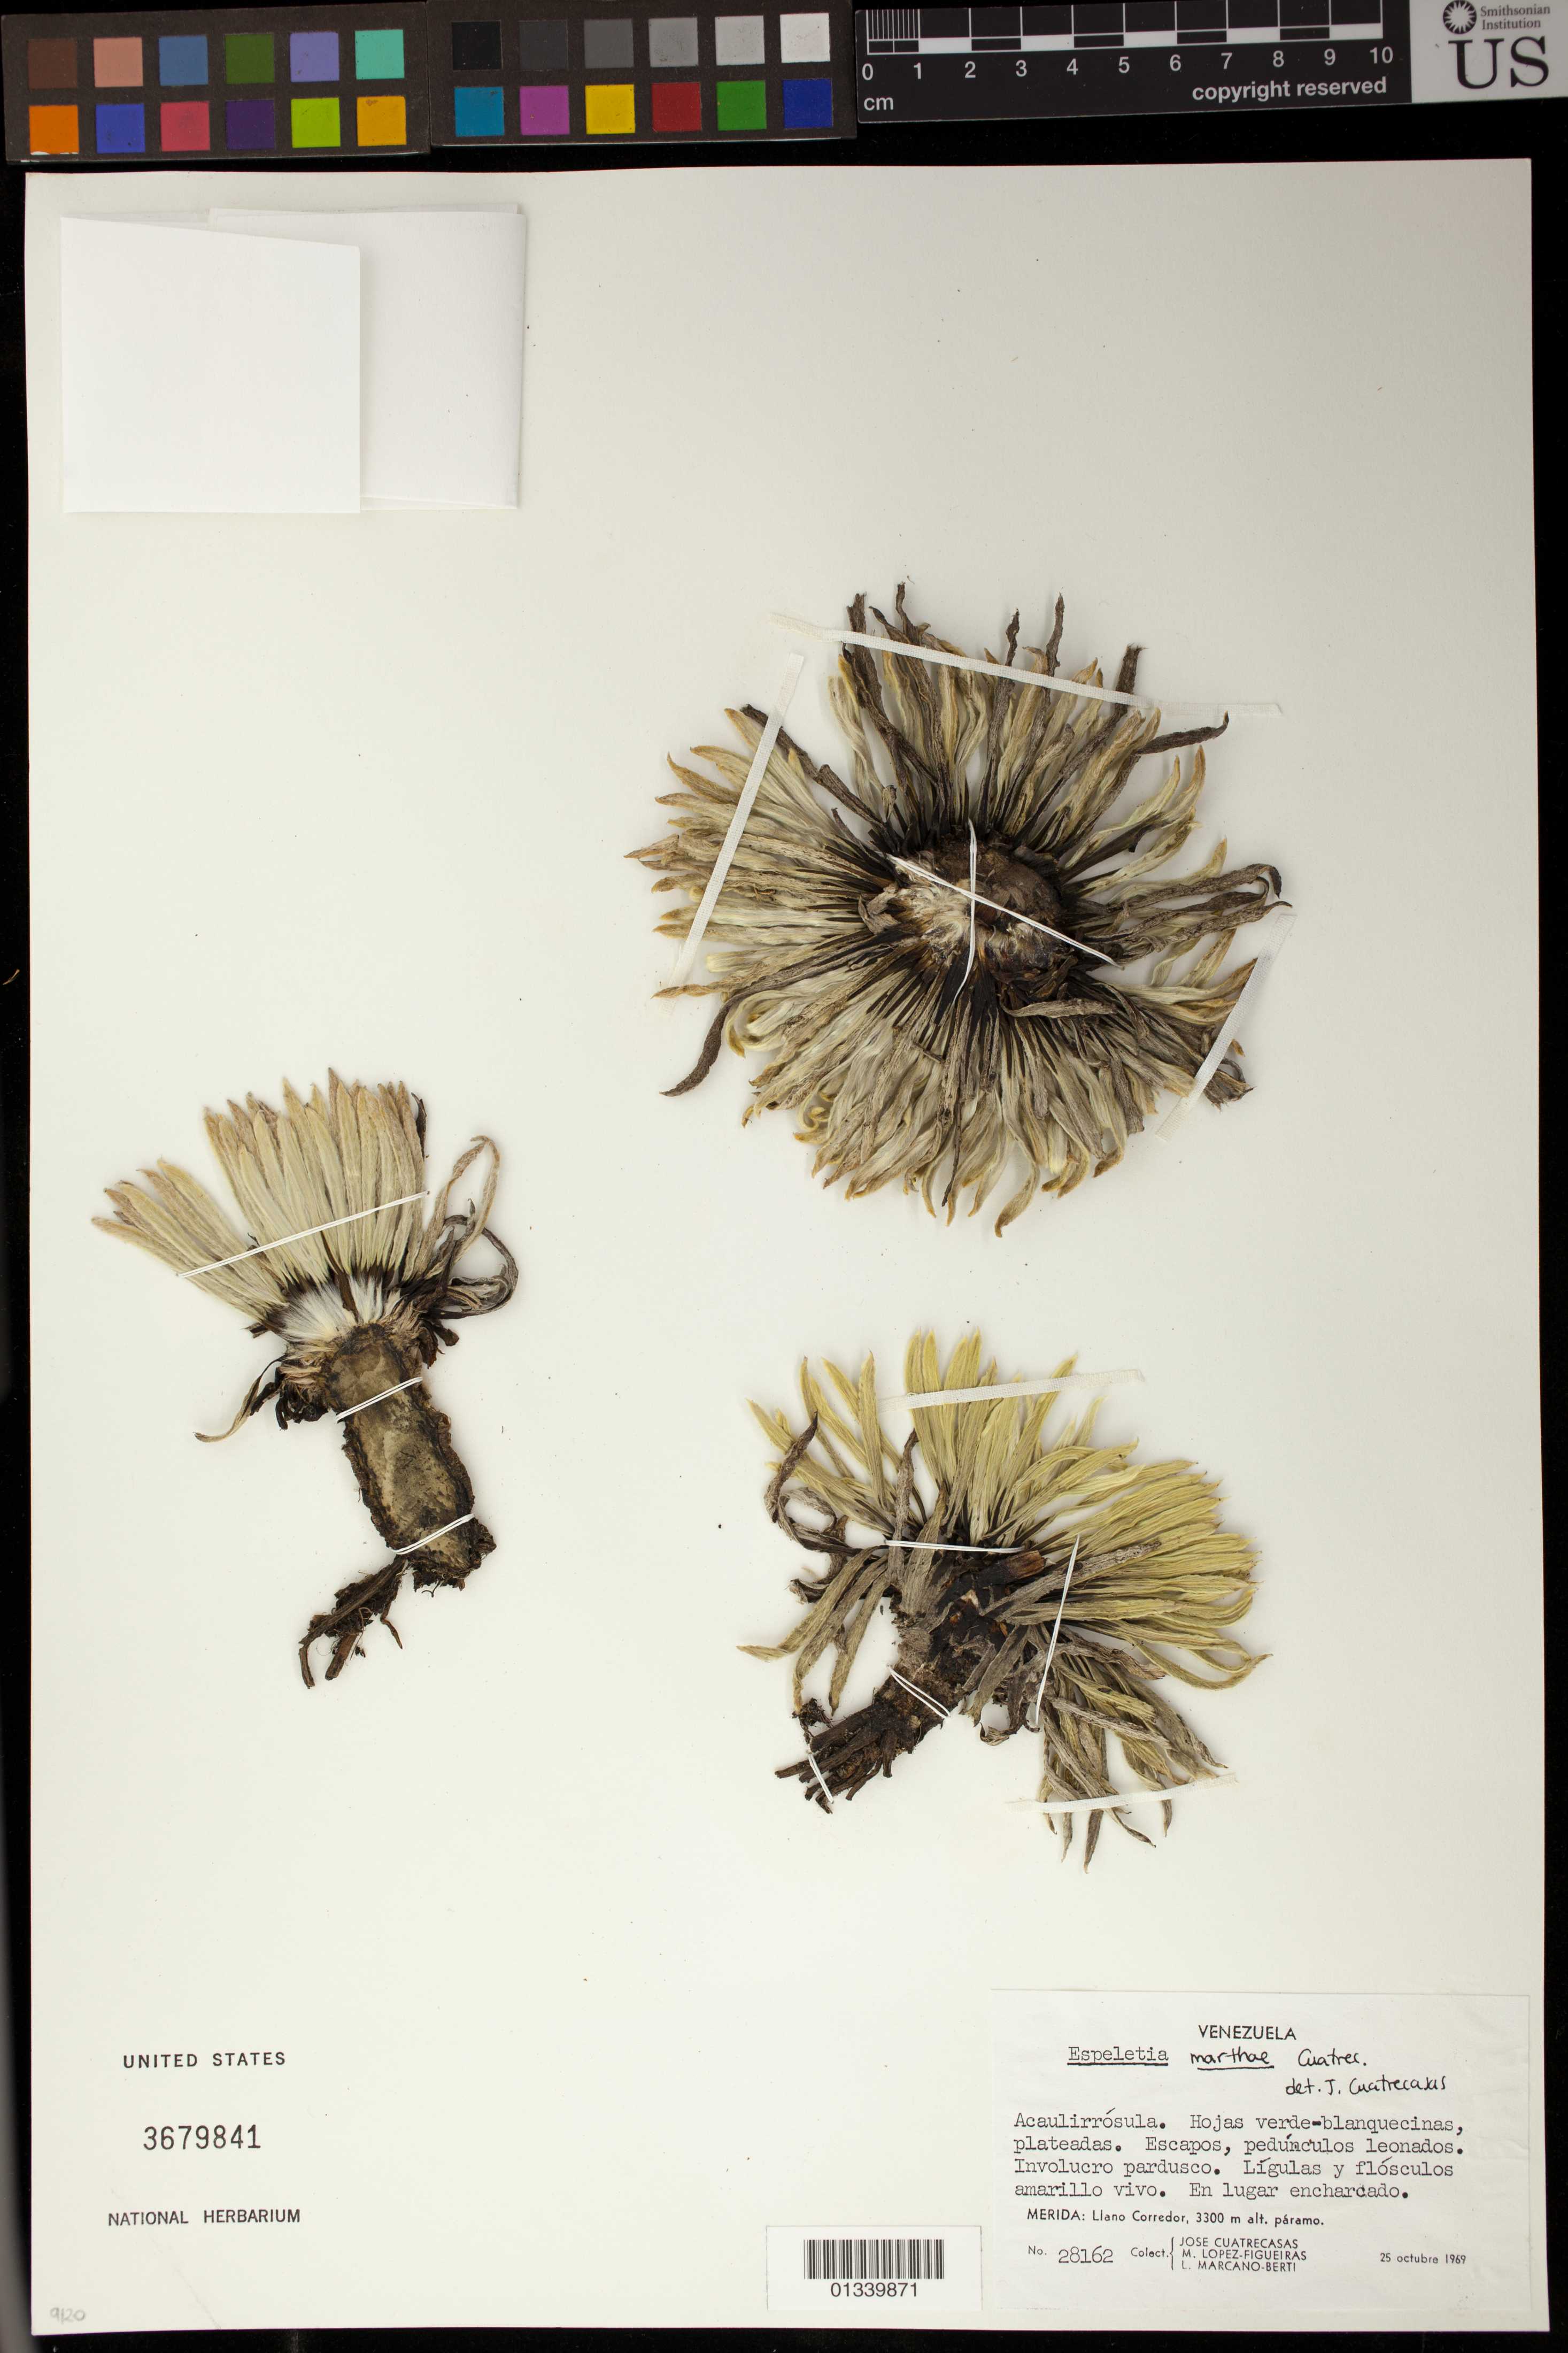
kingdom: Plantae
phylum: Tracheophyta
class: Magnoliopsida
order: Asterales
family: Asteraceae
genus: Espeletia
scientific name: Espeletia marthae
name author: Cuatrec.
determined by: Cuatrecasas, J.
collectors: J. Cuatrecasas, M. López Figueiras & L. Marcano-Berti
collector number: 28162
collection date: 1969-10-25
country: Venezuela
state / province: Mérida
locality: Llano Corredor.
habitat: Paramo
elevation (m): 3300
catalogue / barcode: US 3679841